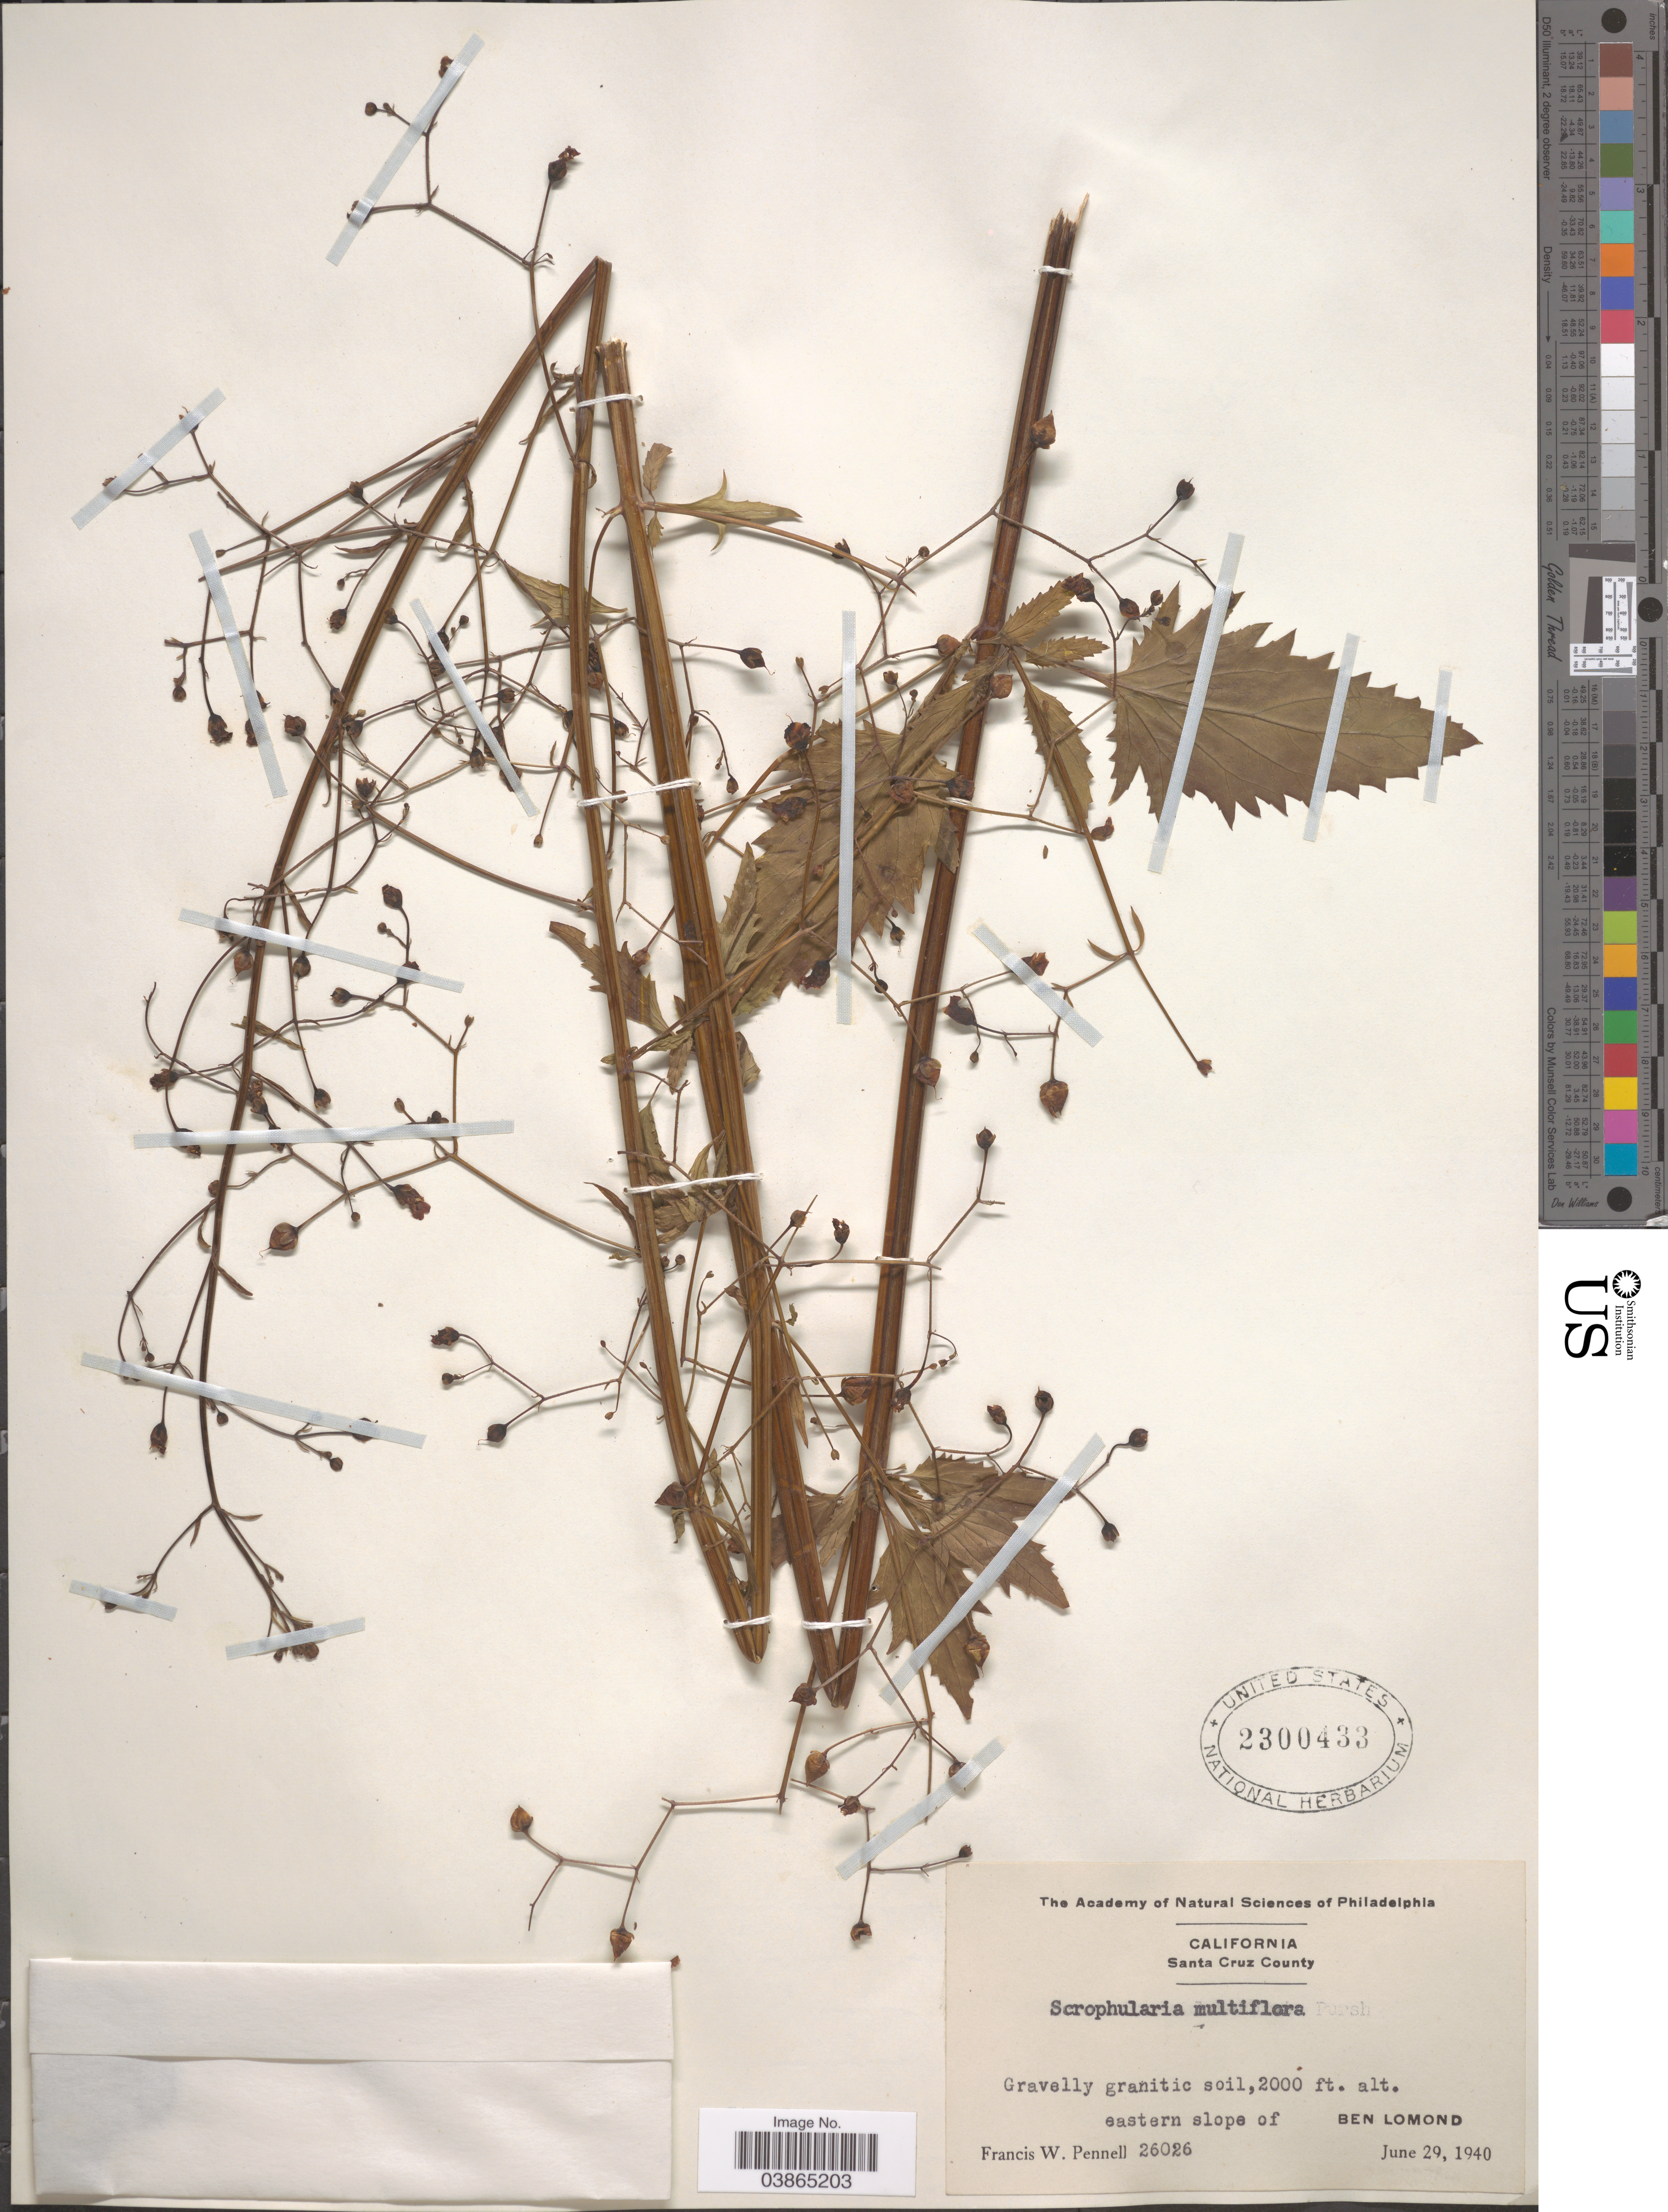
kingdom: Plantae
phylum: Tracheophyta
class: Magnoliopsida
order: Lamiales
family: Scrophulariaceae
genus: Scrophularia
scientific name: Scrophularia multiflora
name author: Pennell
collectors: F. W. Pennell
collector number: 26026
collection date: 1940-06-29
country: United States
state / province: California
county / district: Santa Cruz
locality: Santa Cruz County. Eastern slope of Ben Lomond.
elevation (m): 610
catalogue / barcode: US 2300433